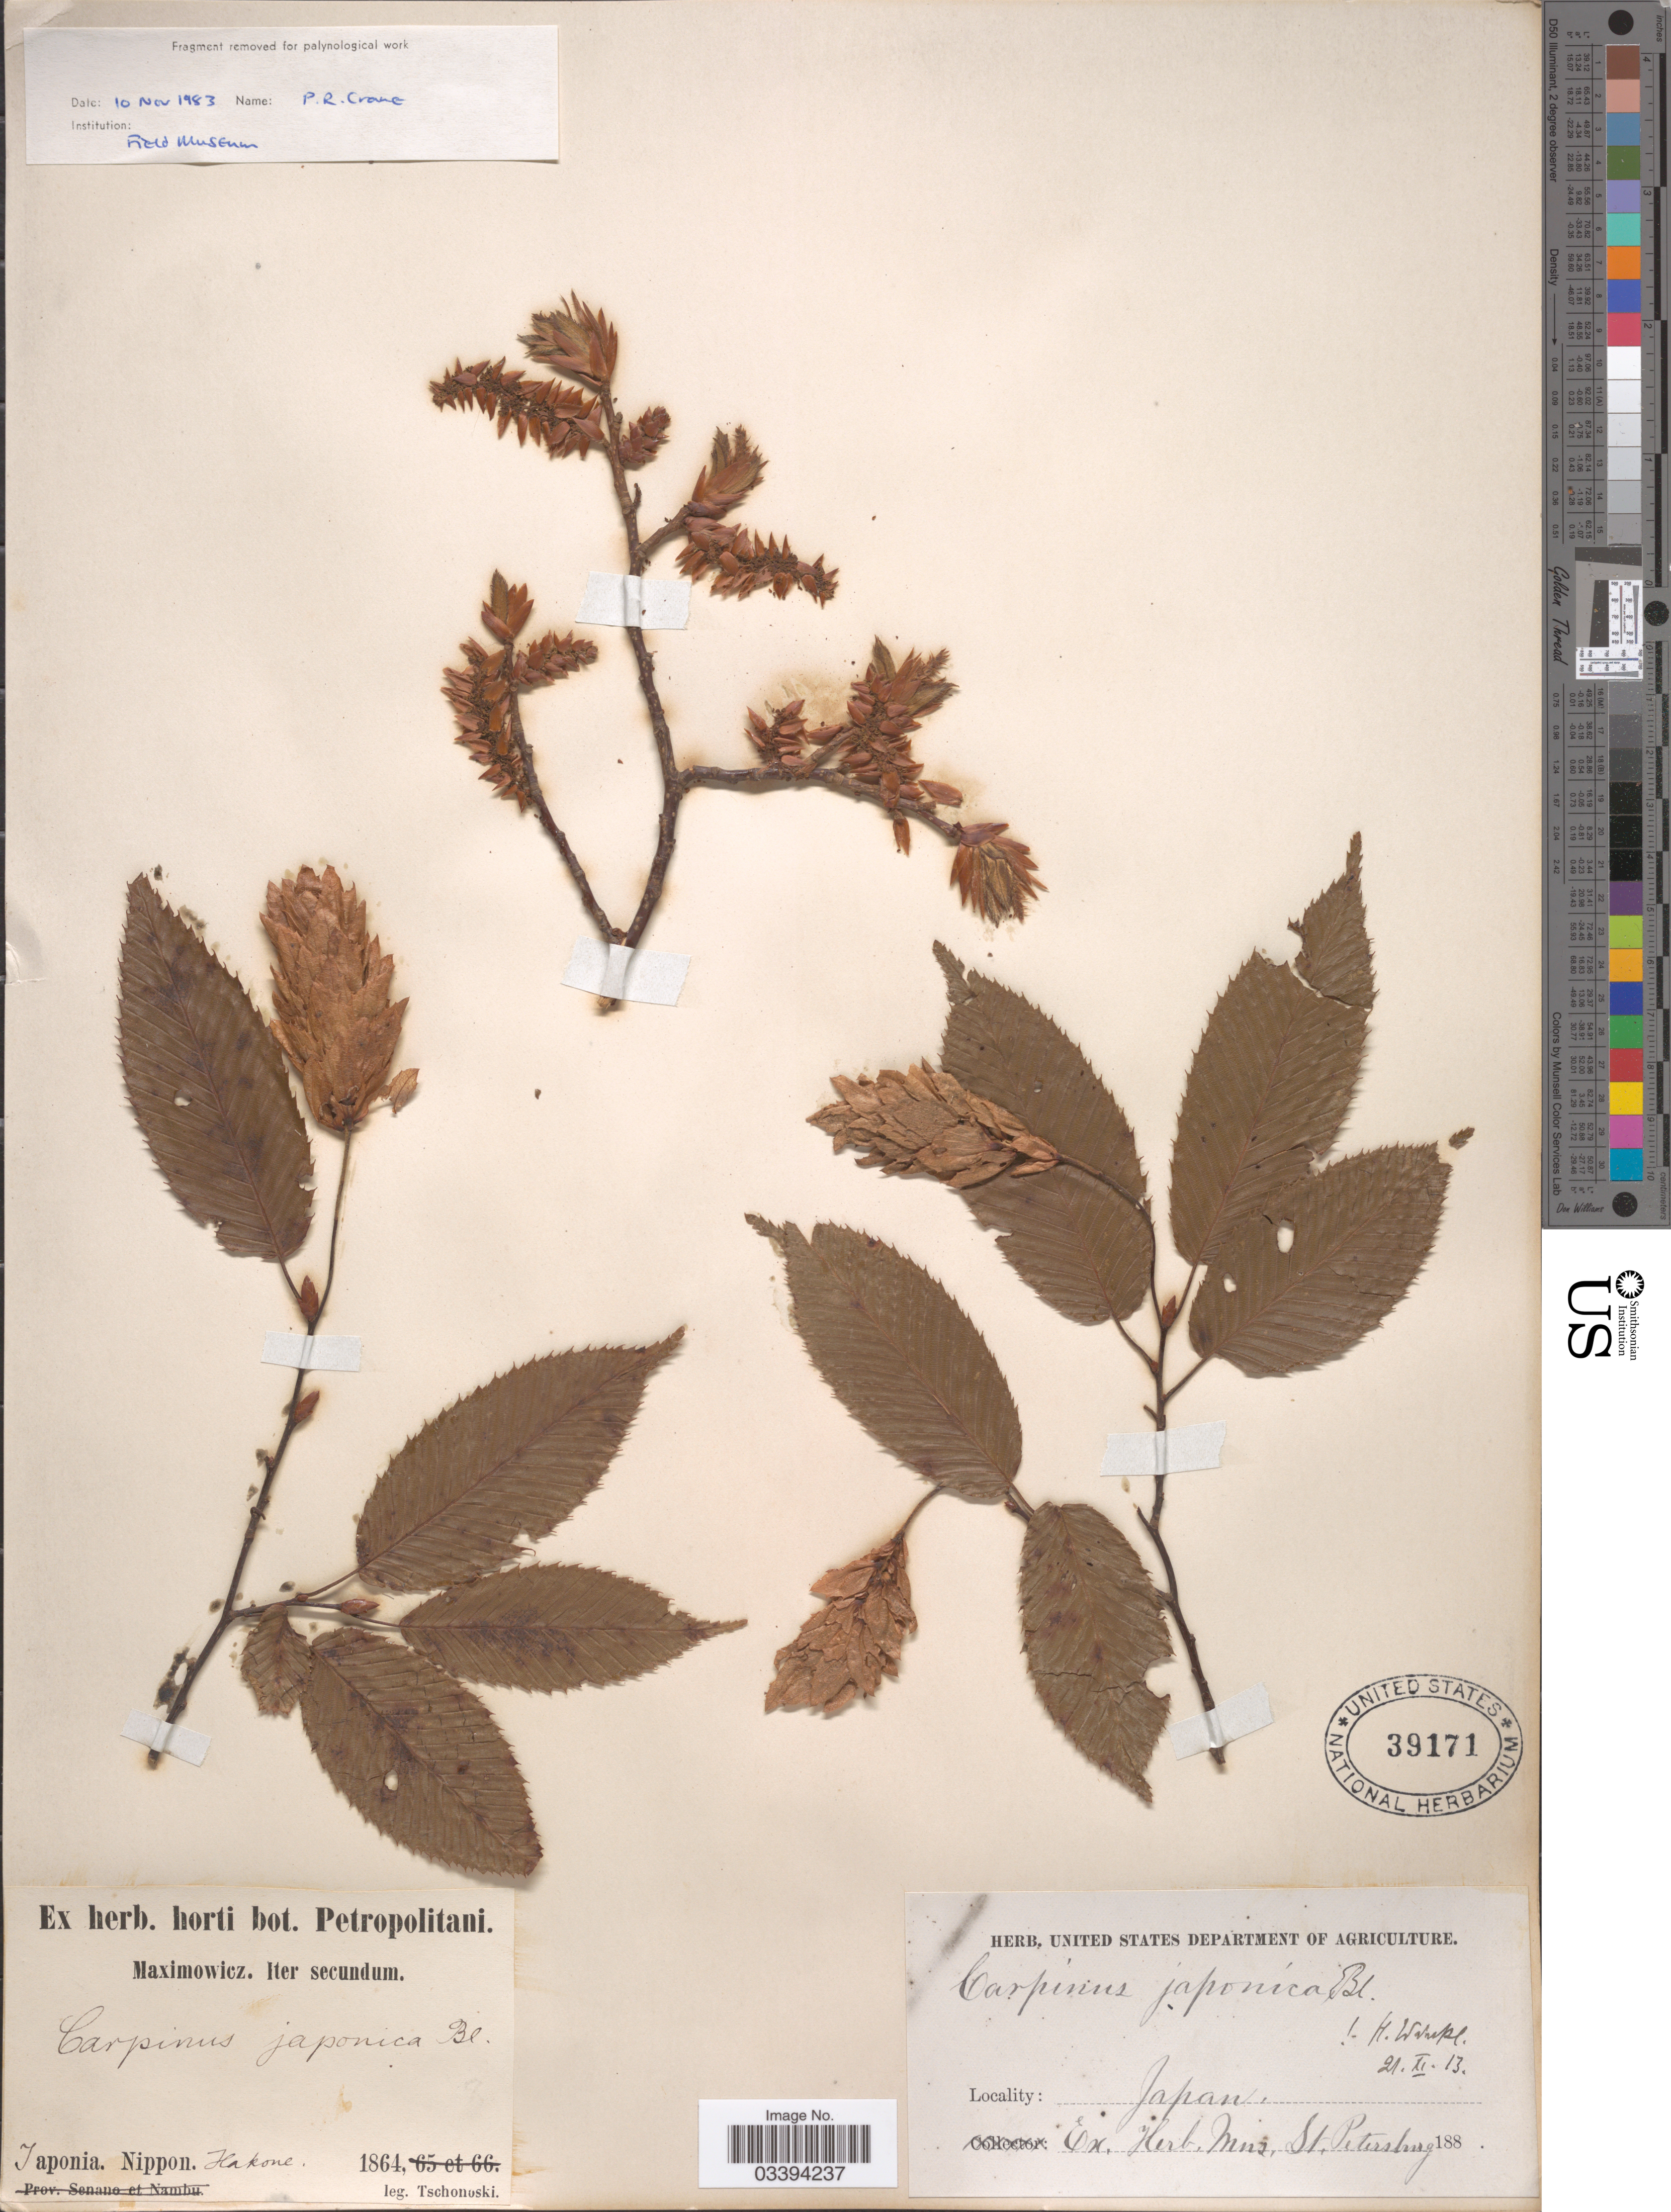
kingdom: Plantae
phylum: Tracheophyta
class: Magnoliopsida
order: Fagales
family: Betulaceae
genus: Carpinus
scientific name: Carpinus japonica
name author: Blume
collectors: -. Tschonoski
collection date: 1864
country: Japan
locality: Nippon. Hakone.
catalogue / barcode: US 39171